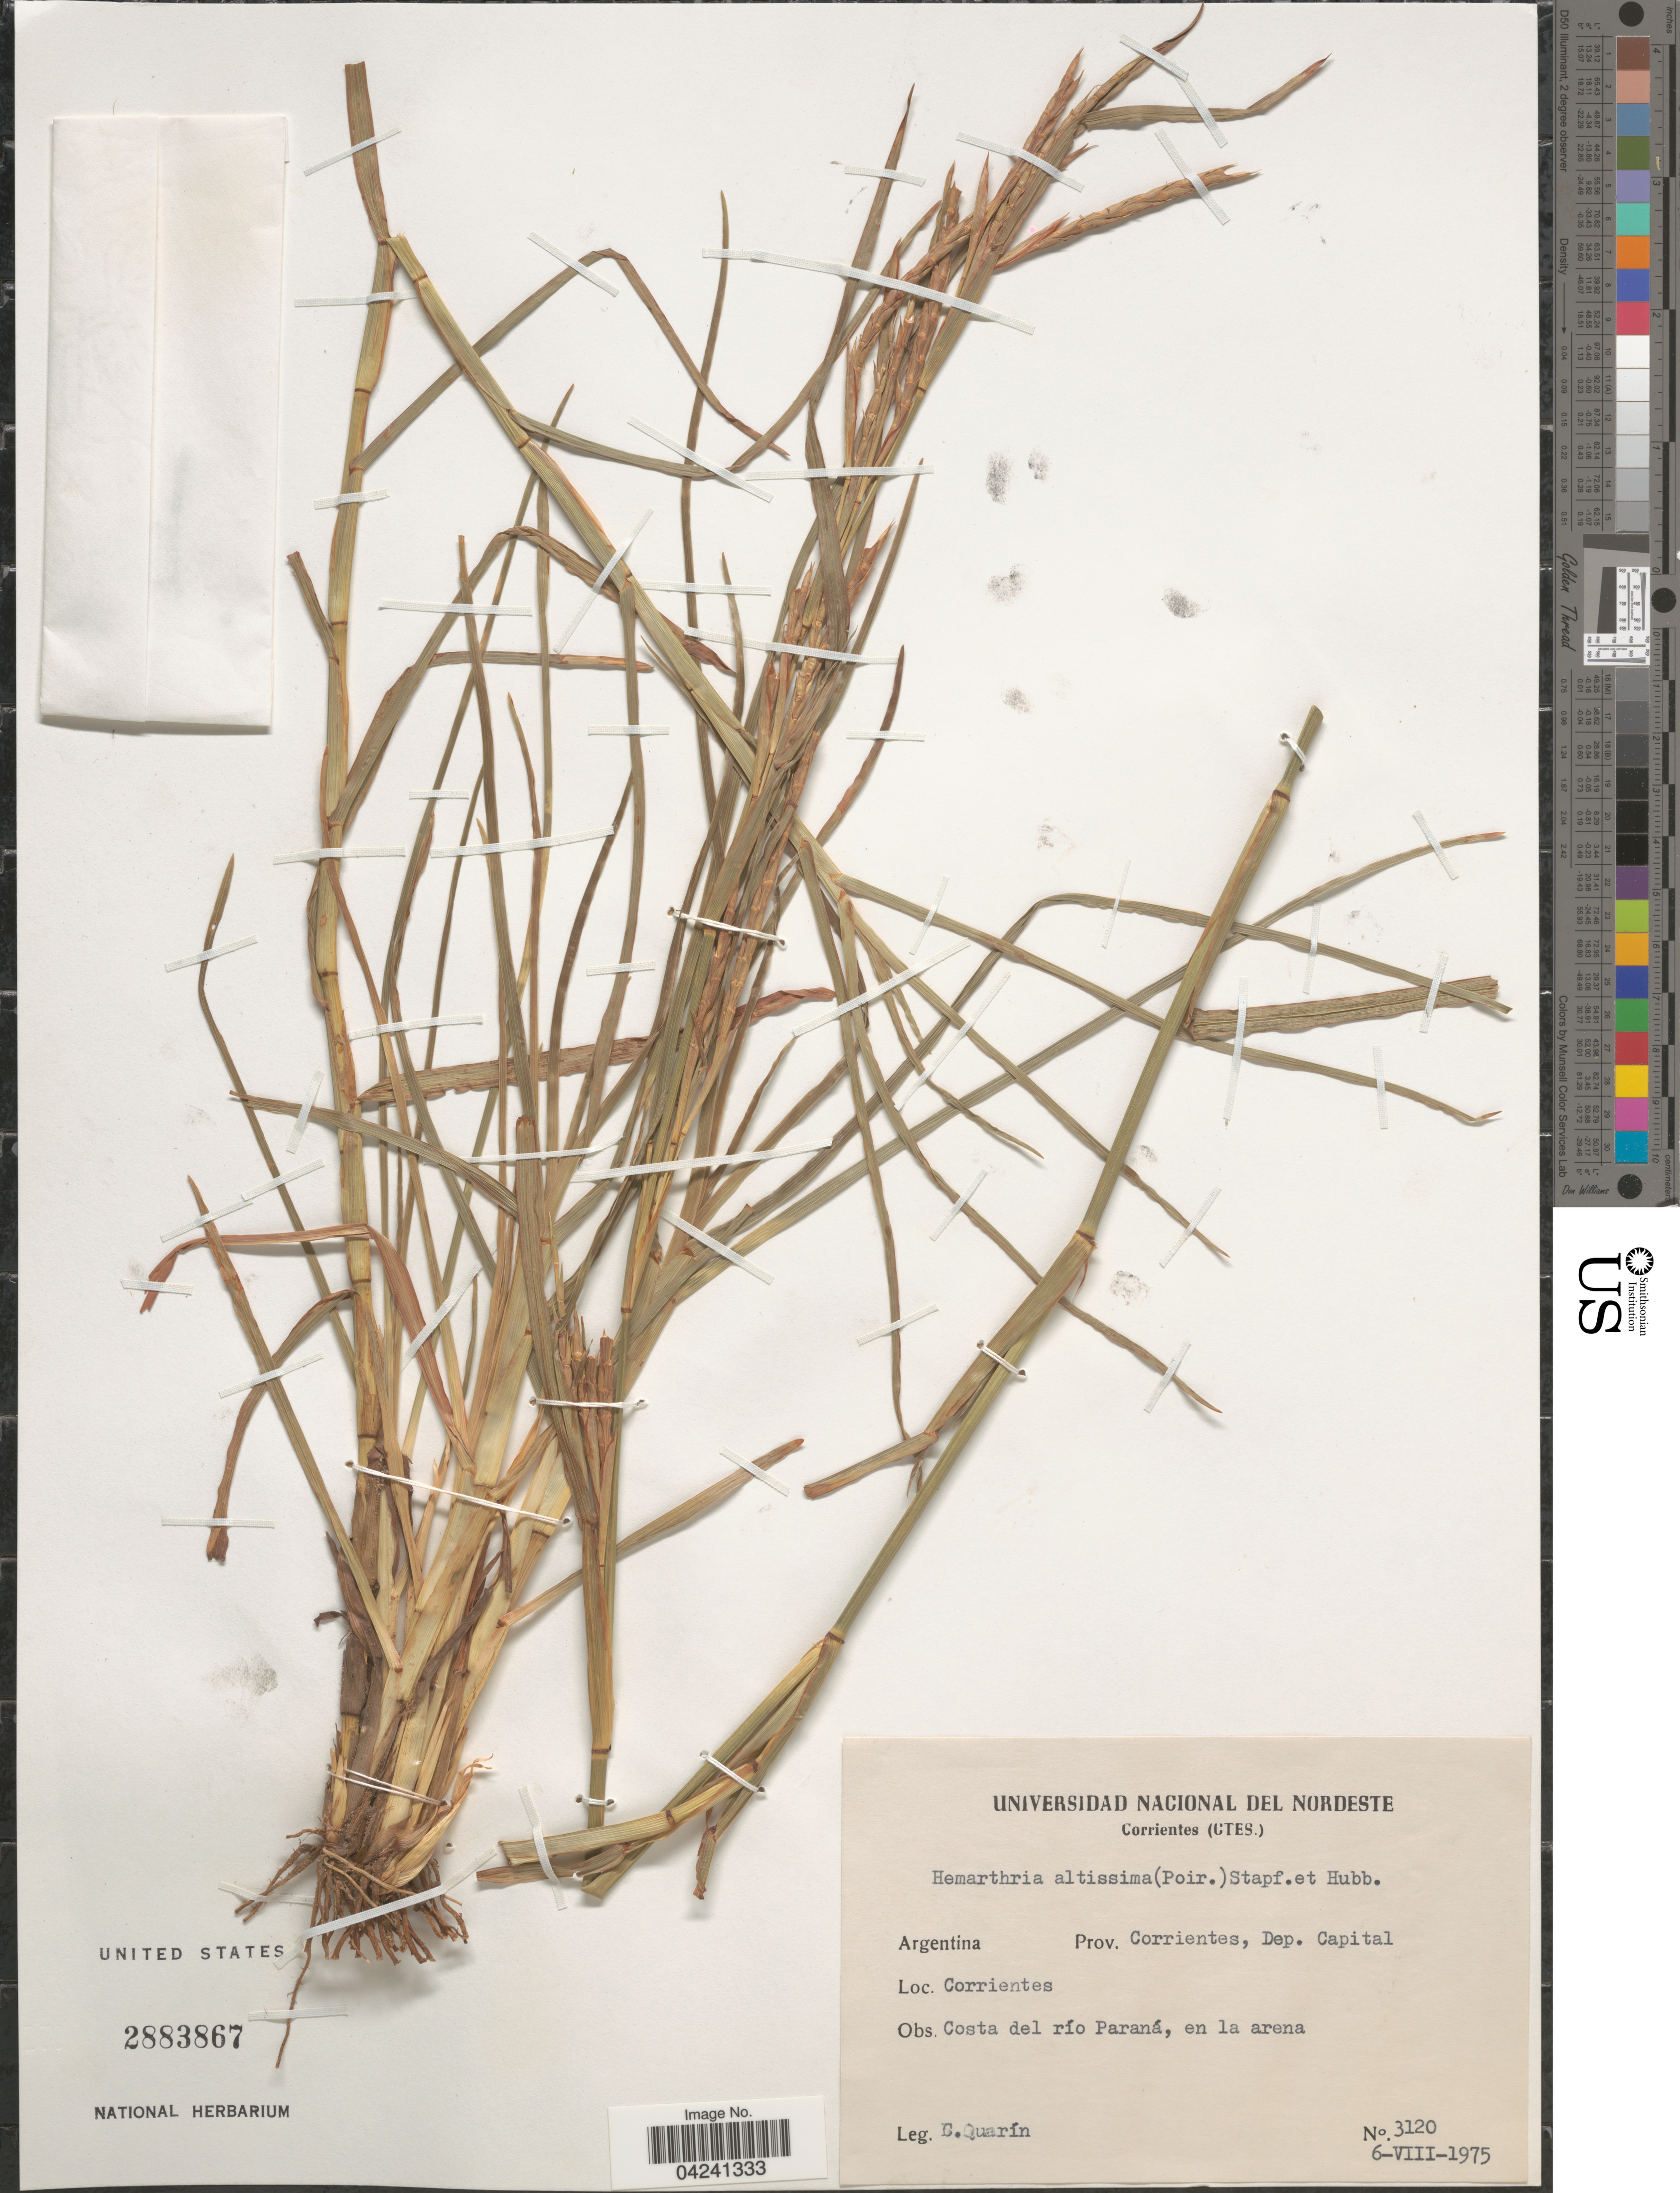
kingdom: Plantae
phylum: Tracheophyta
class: Liliopsida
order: Poales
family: Poaceae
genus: Hemarthria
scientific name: Hemarthria altissima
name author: (Poir.) Stapf & C. E. Hubb.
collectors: C. Quarín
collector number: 3120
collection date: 1975-08-06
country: Argentina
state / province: Corrientes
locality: Dep. Capital. Corrientes. Costa del río Paraná, en la arena.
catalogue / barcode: US 2883867